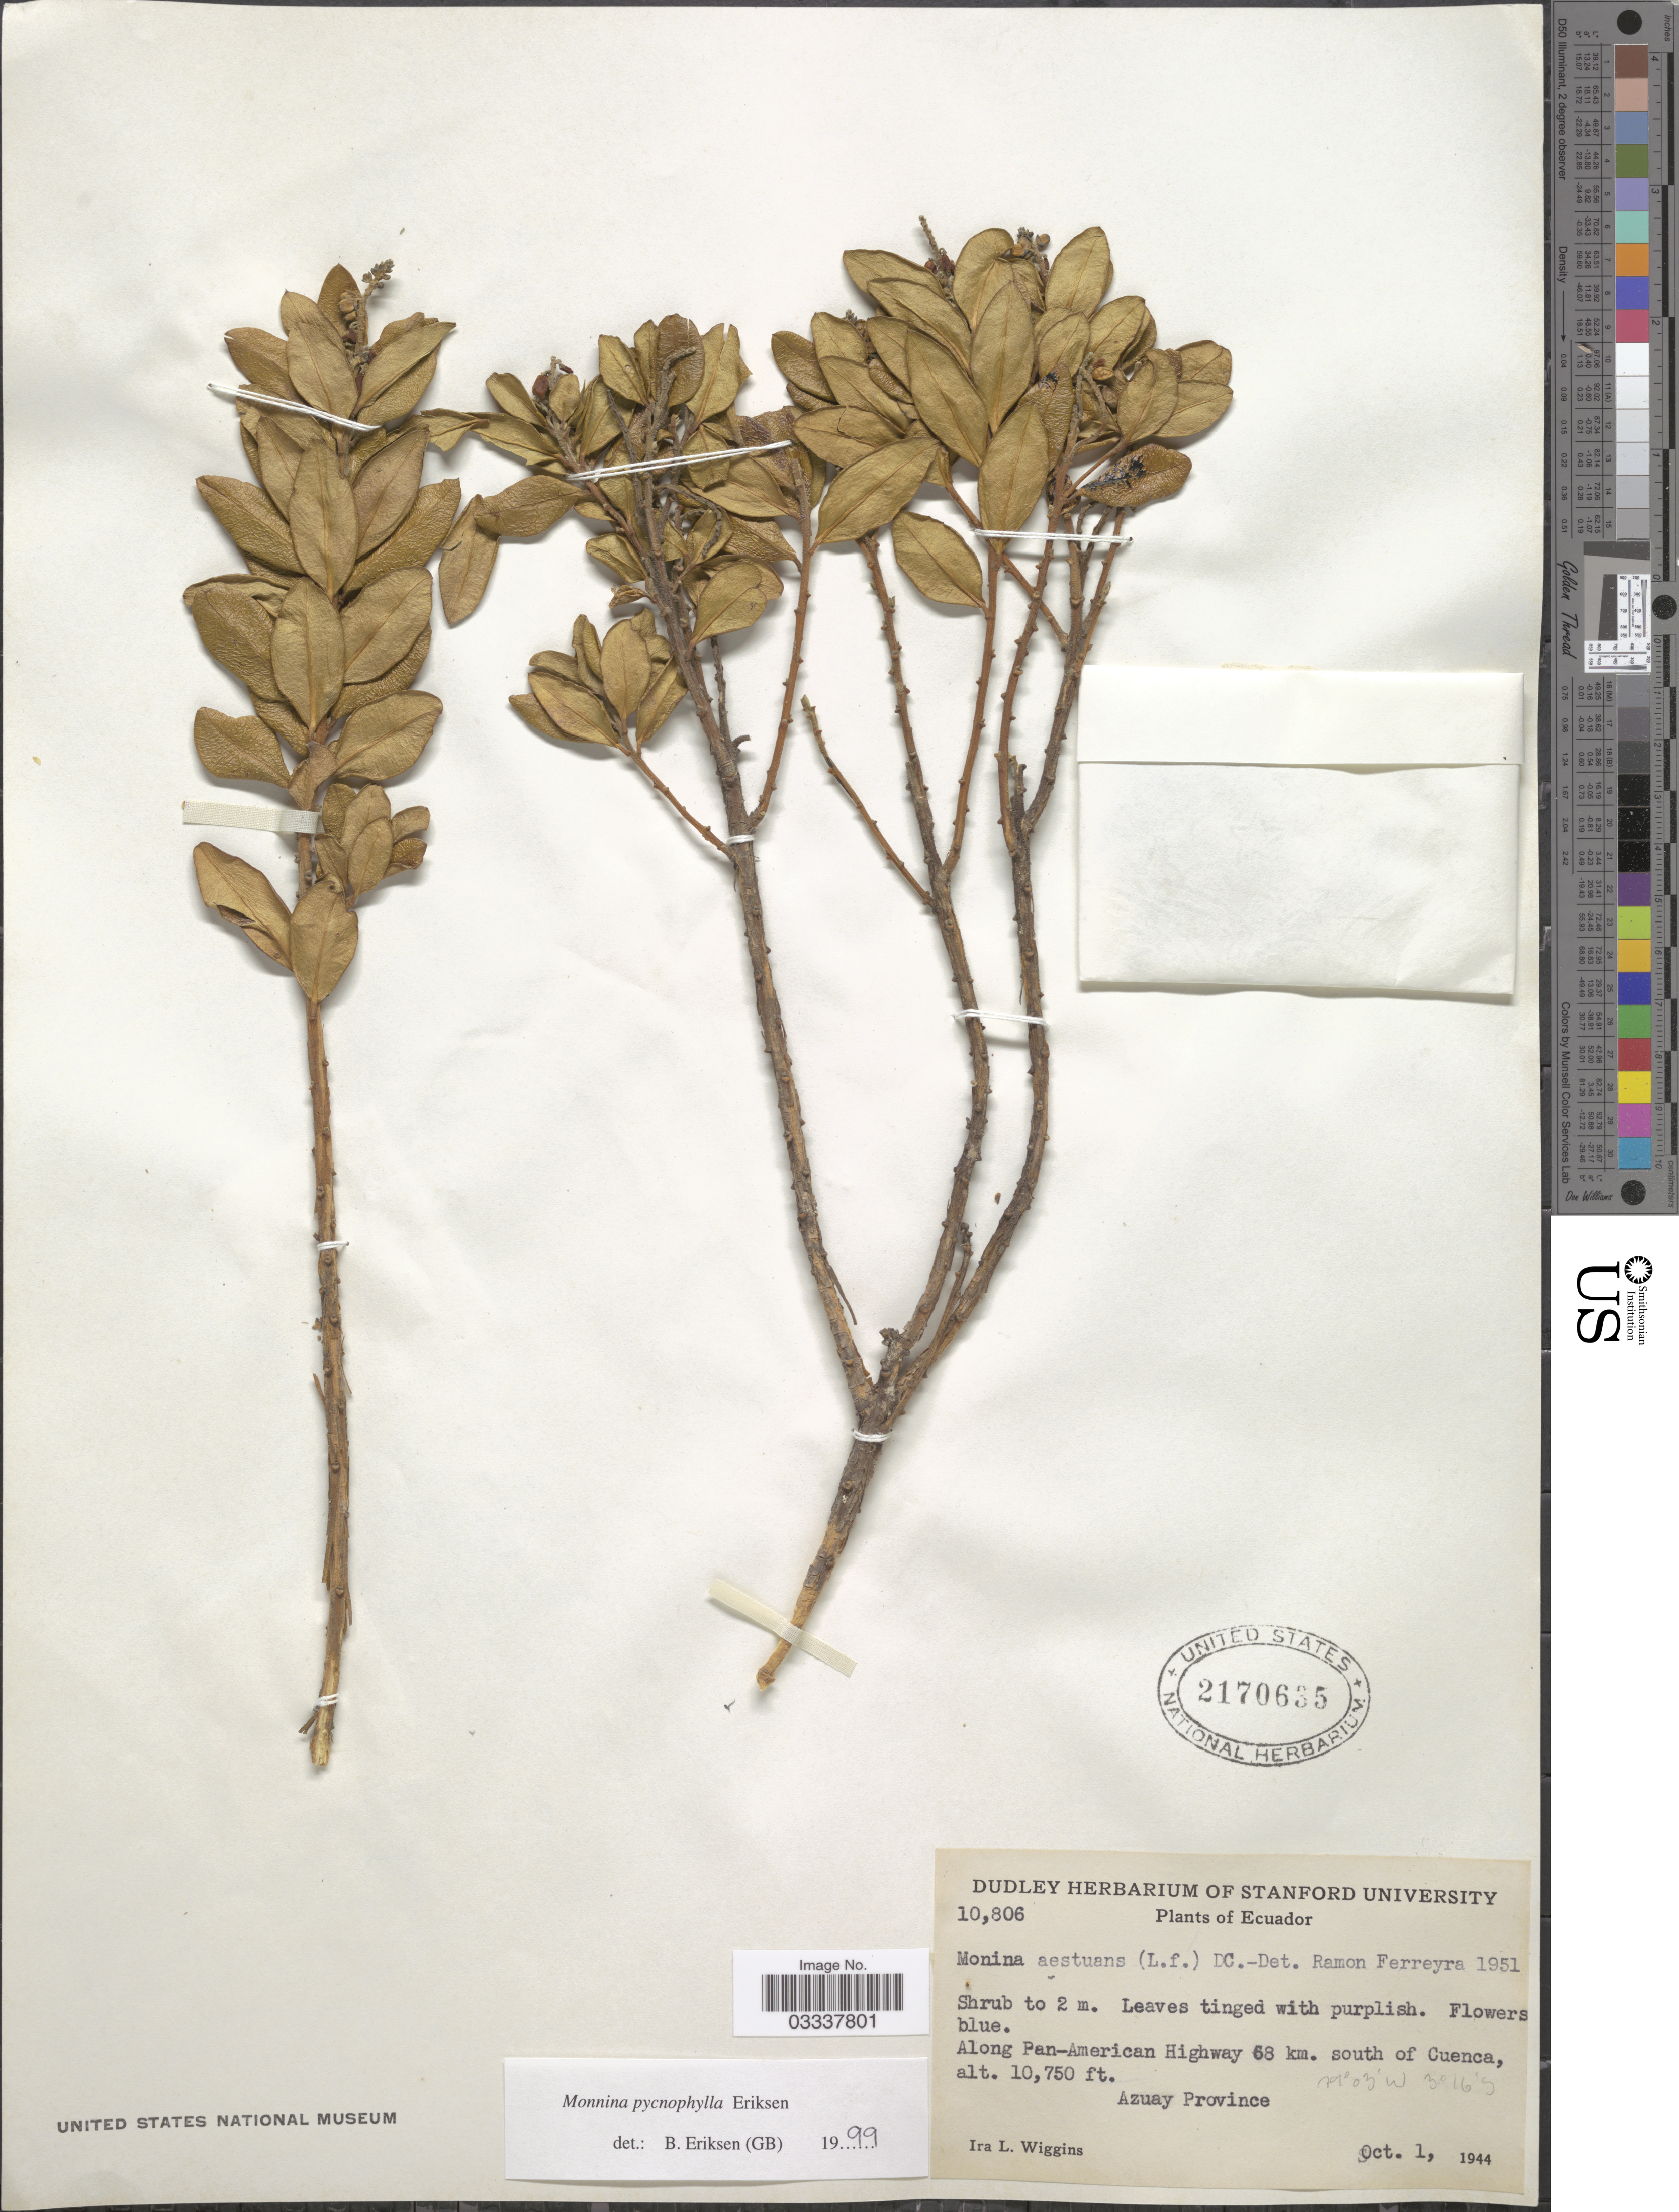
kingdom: Plantae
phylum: Tracheophyta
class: Magnoliopsida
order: Fabales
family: Polygalaceae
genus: Monnina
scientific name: Monnina pycnophylla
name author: B. Eriksen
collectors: I. L. Wiggins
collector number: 10806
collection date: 1944-10-01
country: Ecuador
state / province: Azuay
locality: Along Pan-American Highway 68 km. south of Cuenca.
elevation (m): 3277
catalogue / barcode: US 2170635